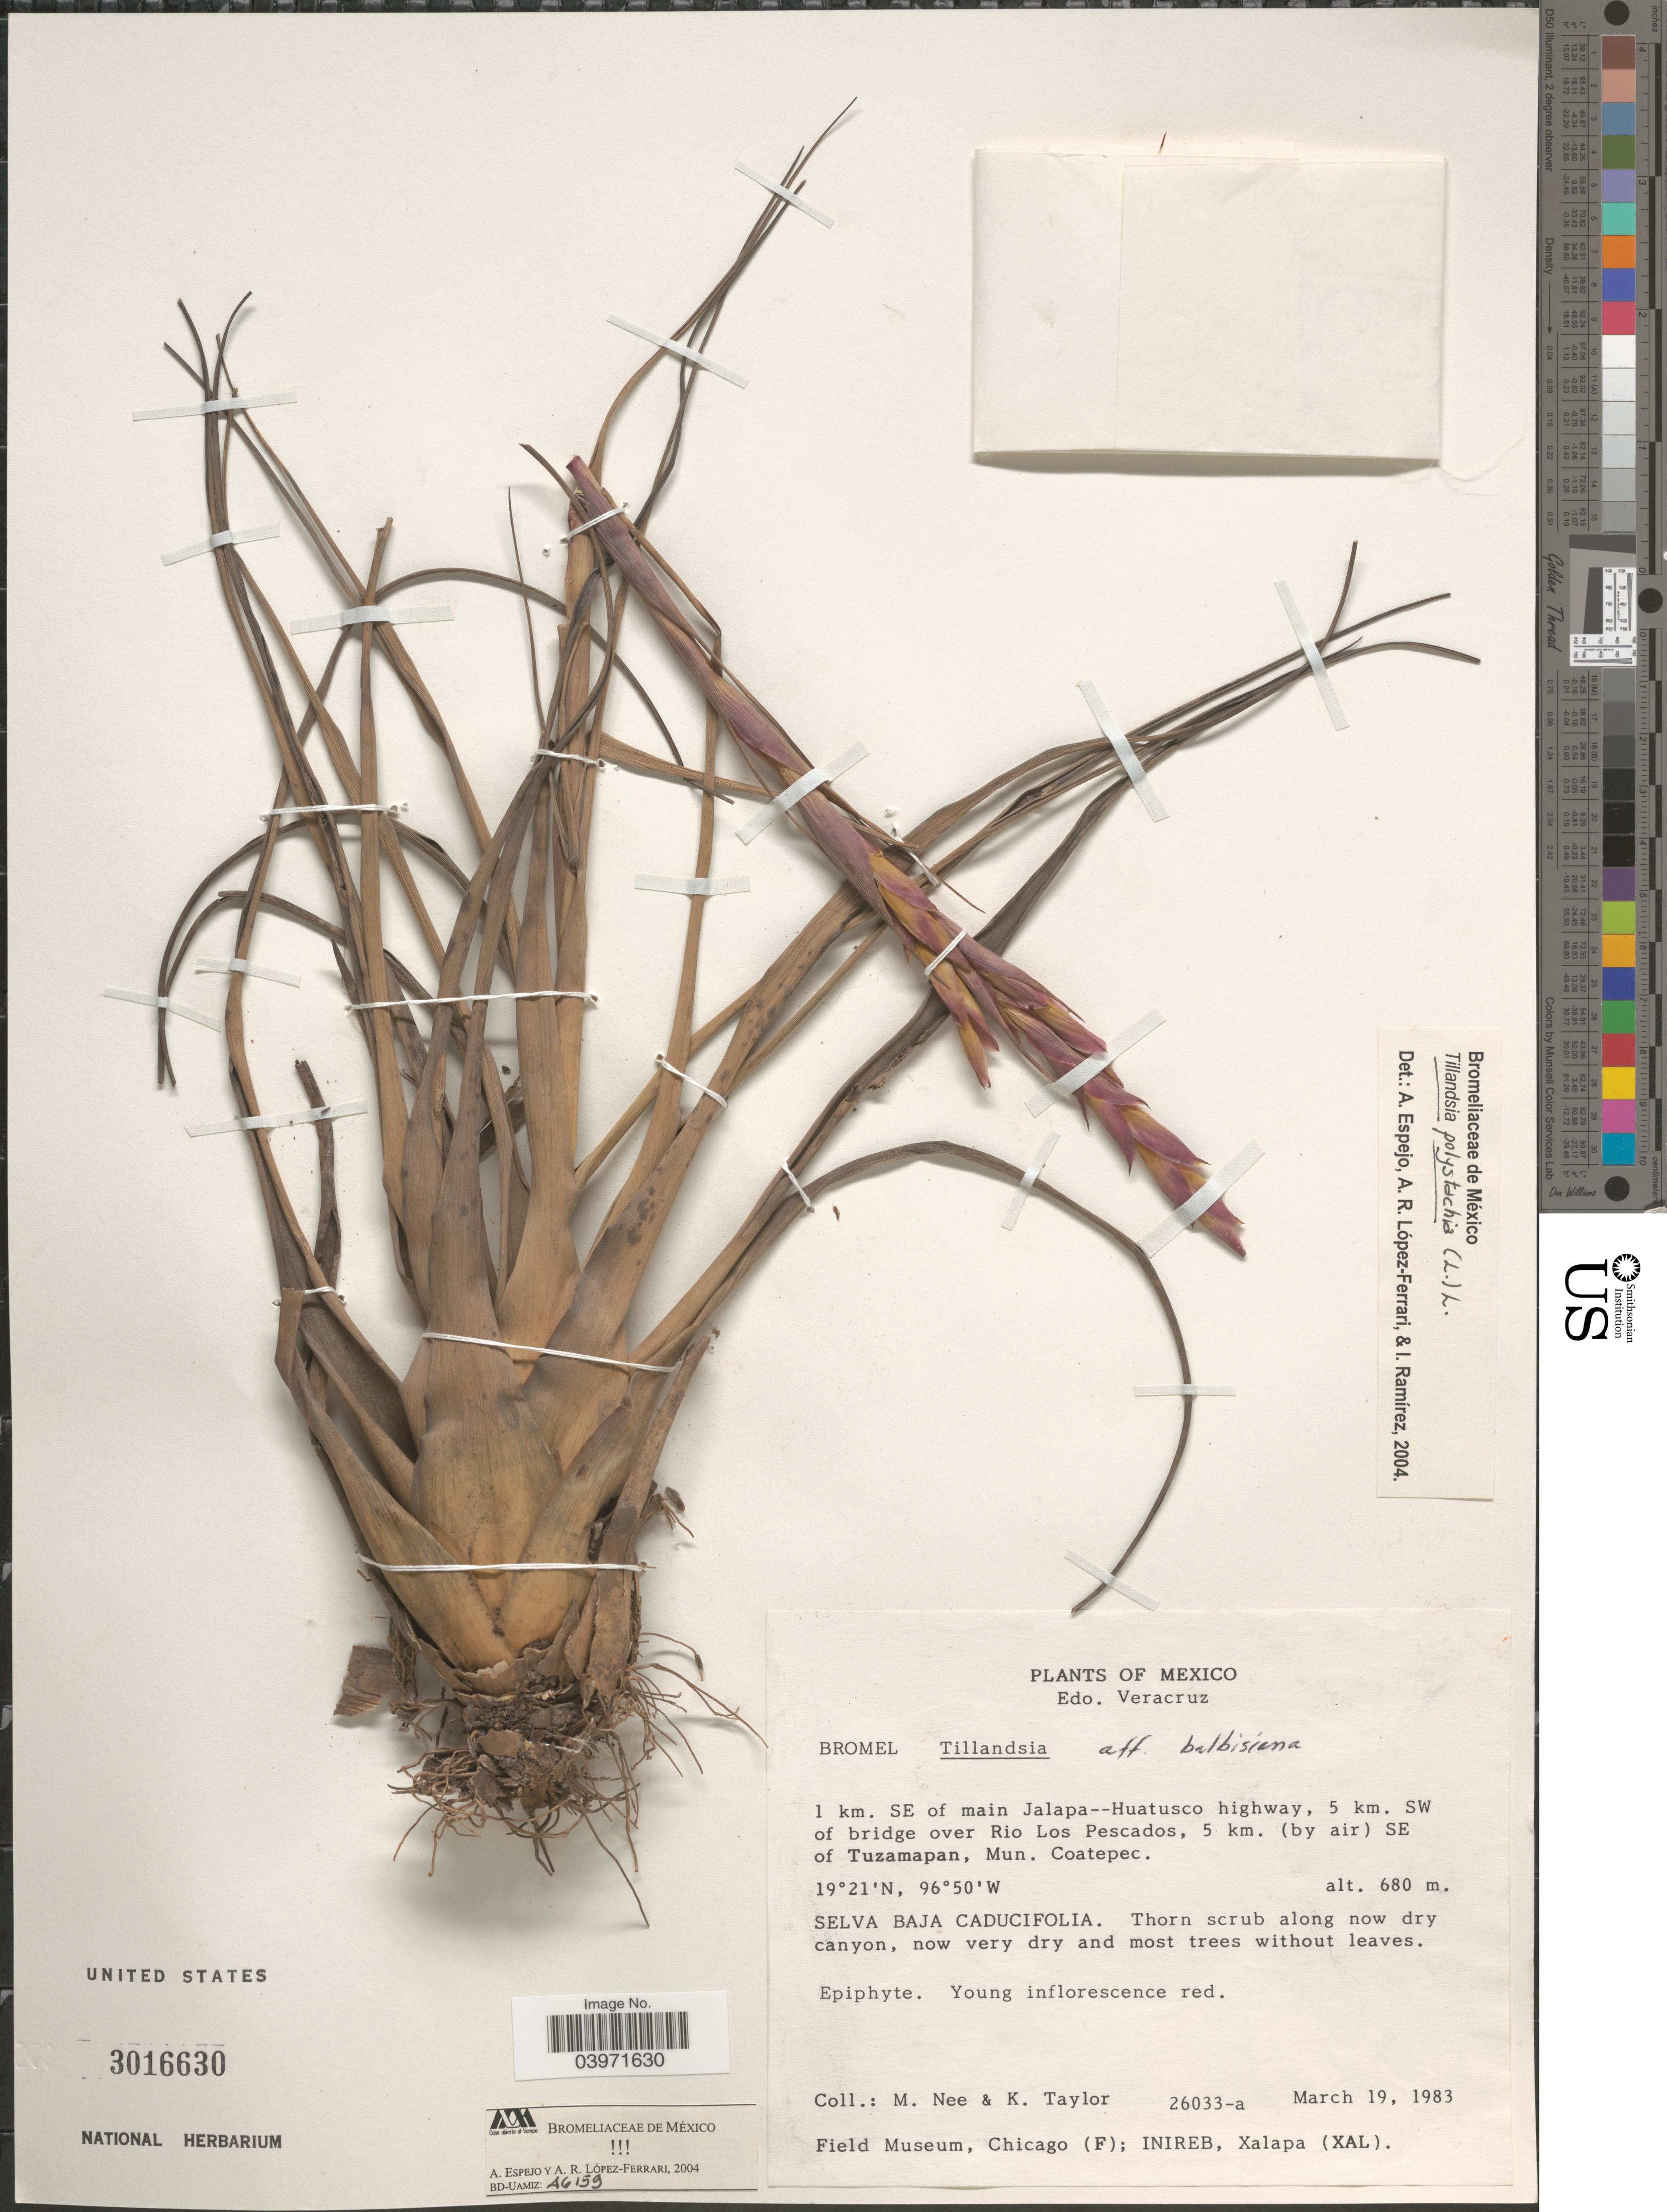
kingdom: Plantae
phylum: Tracheophyta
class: Liliopsida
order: Poales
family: Bromeliaceae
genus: Tillandsia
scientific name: Tillandsia polystachia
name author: (L.) L.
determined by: Espejo, Adolfo; López Ferrari, Ana R.; Ramírez M., Ivon M.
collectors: M. Nee & K. Taylor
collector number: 26033-a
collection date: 1983-03-19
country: Mexico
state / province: Veracruz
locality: Veracruz. 1 km. SE of main Jalapa--Huatusco highway, 5 km. SW of bridge over Rio Los Pescados, 5 km. (by air) SE of Tuzamapan, Mun. Coatepec.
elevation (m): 680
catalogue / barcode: US 3016630